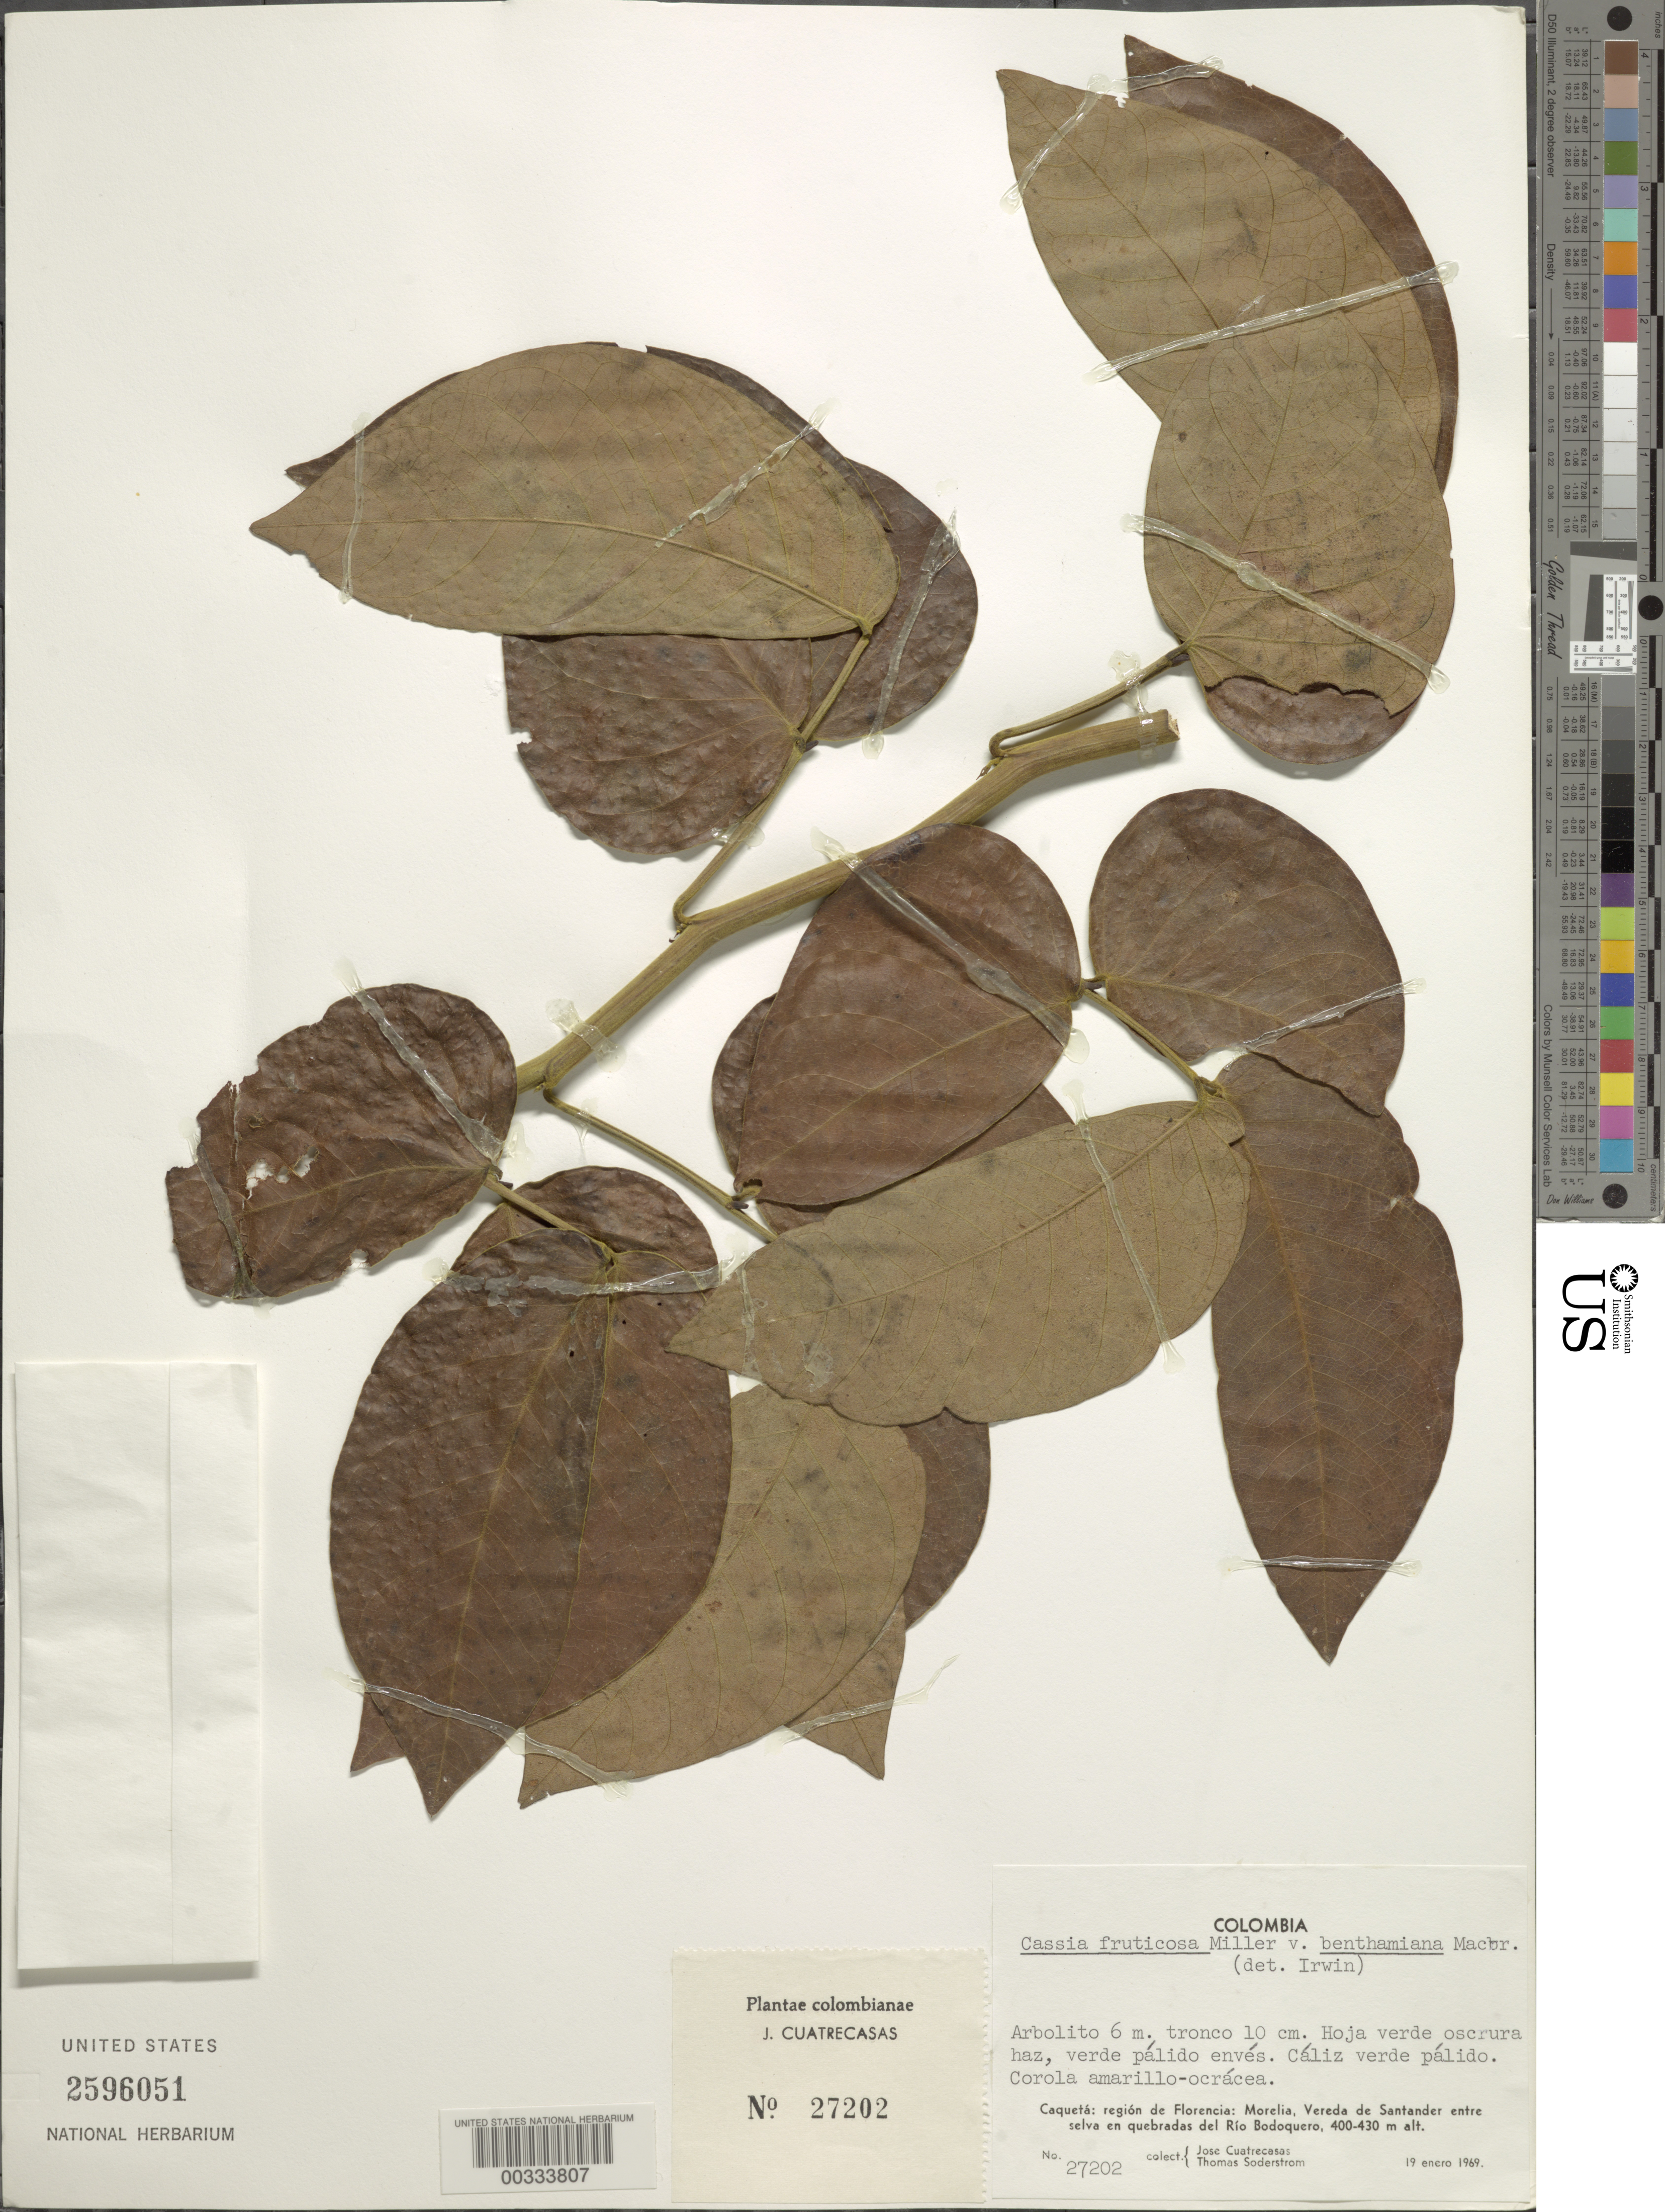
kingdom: Plantae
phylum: Tracheophyta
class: Magnoliopsida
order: Fabales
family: Fabaceae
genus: Senna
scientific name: Senna bacillaris var. benthamiana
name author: (J.F. Macbr.) H.S. Irwin & Barneby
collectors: J. Cuatrecasas & T. R. Soderstrom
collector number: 27202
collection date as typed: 19 Jan 1969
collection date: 1969-01-19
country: Colombia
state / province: Caquetá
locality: Region of Florencia; Morelia, Vereda de Santander, between forest in Quebradas of the Rio Bodoquero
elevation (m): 400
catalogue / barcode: US 2596051